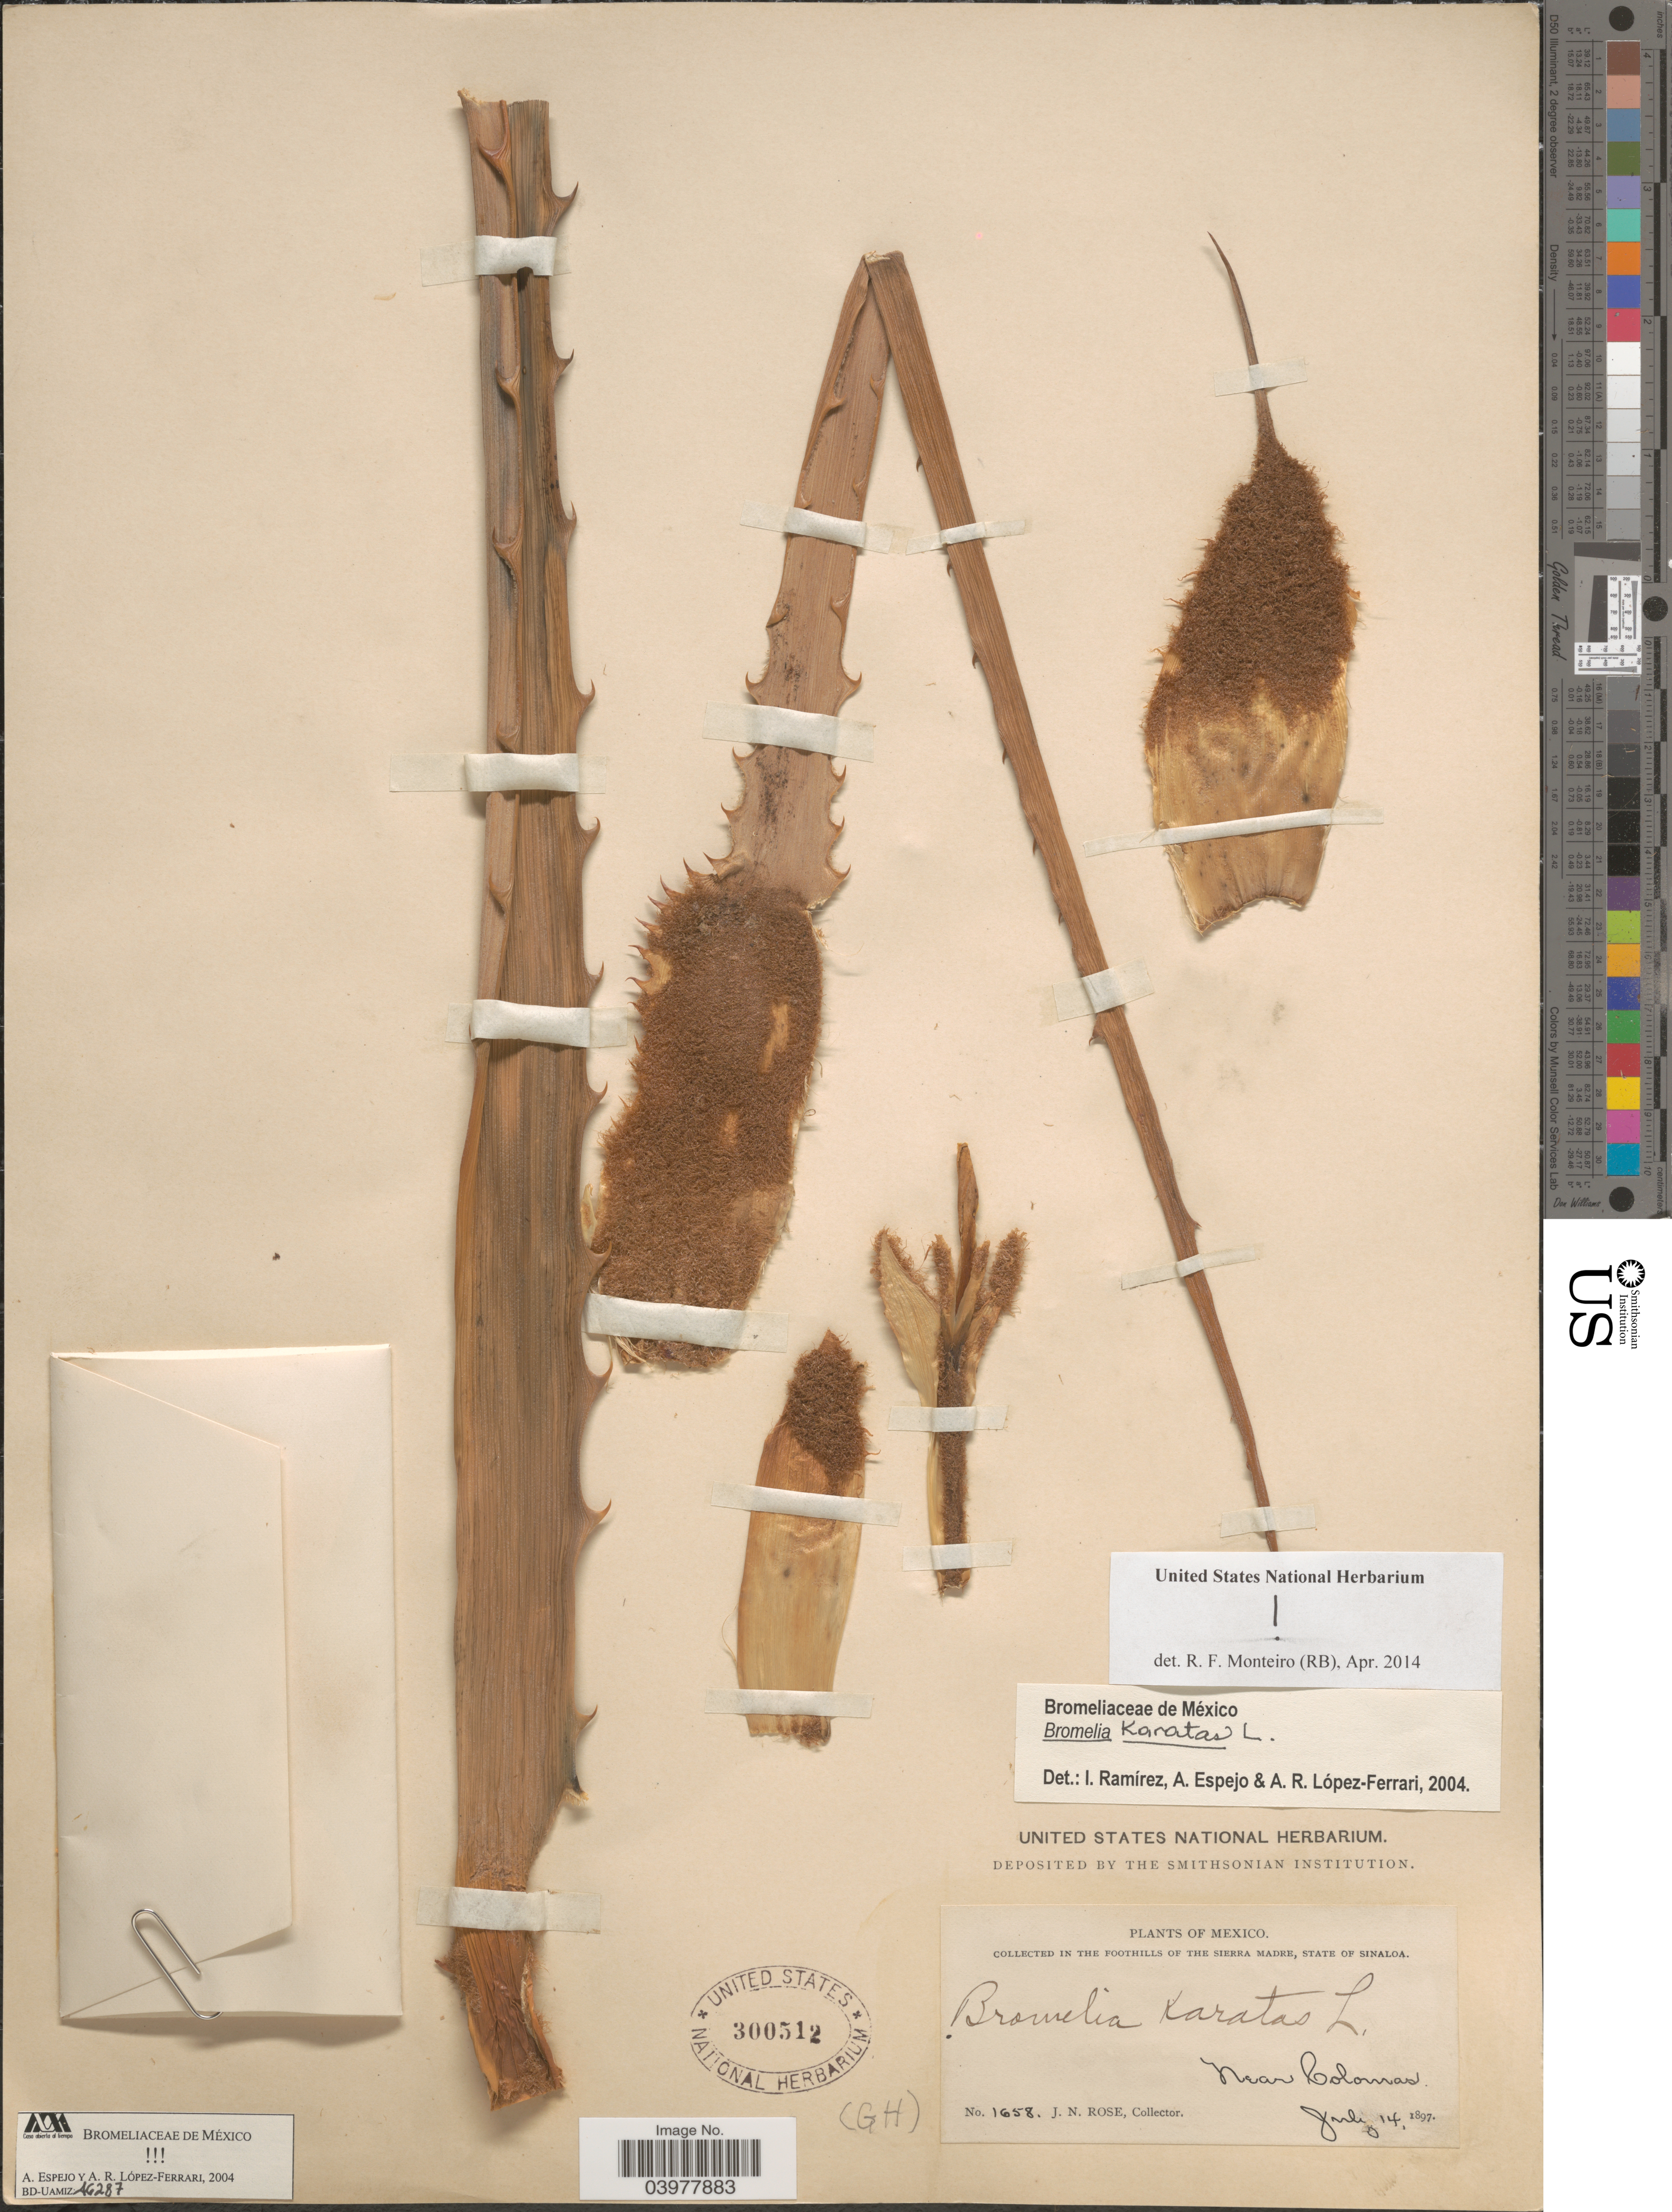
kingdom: Plantae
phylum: Tracheophyta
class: Liliopsida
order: Poales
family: Bromeliaceae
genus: Bromelia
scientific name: Bromelia karatas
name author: L.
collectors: J. N. Rose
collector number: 1658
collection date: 1897-07-14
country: Mexico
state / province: Sinaloa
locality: In the foothills of The Sierra Madre. Near Colorado.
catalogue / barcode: US 300512